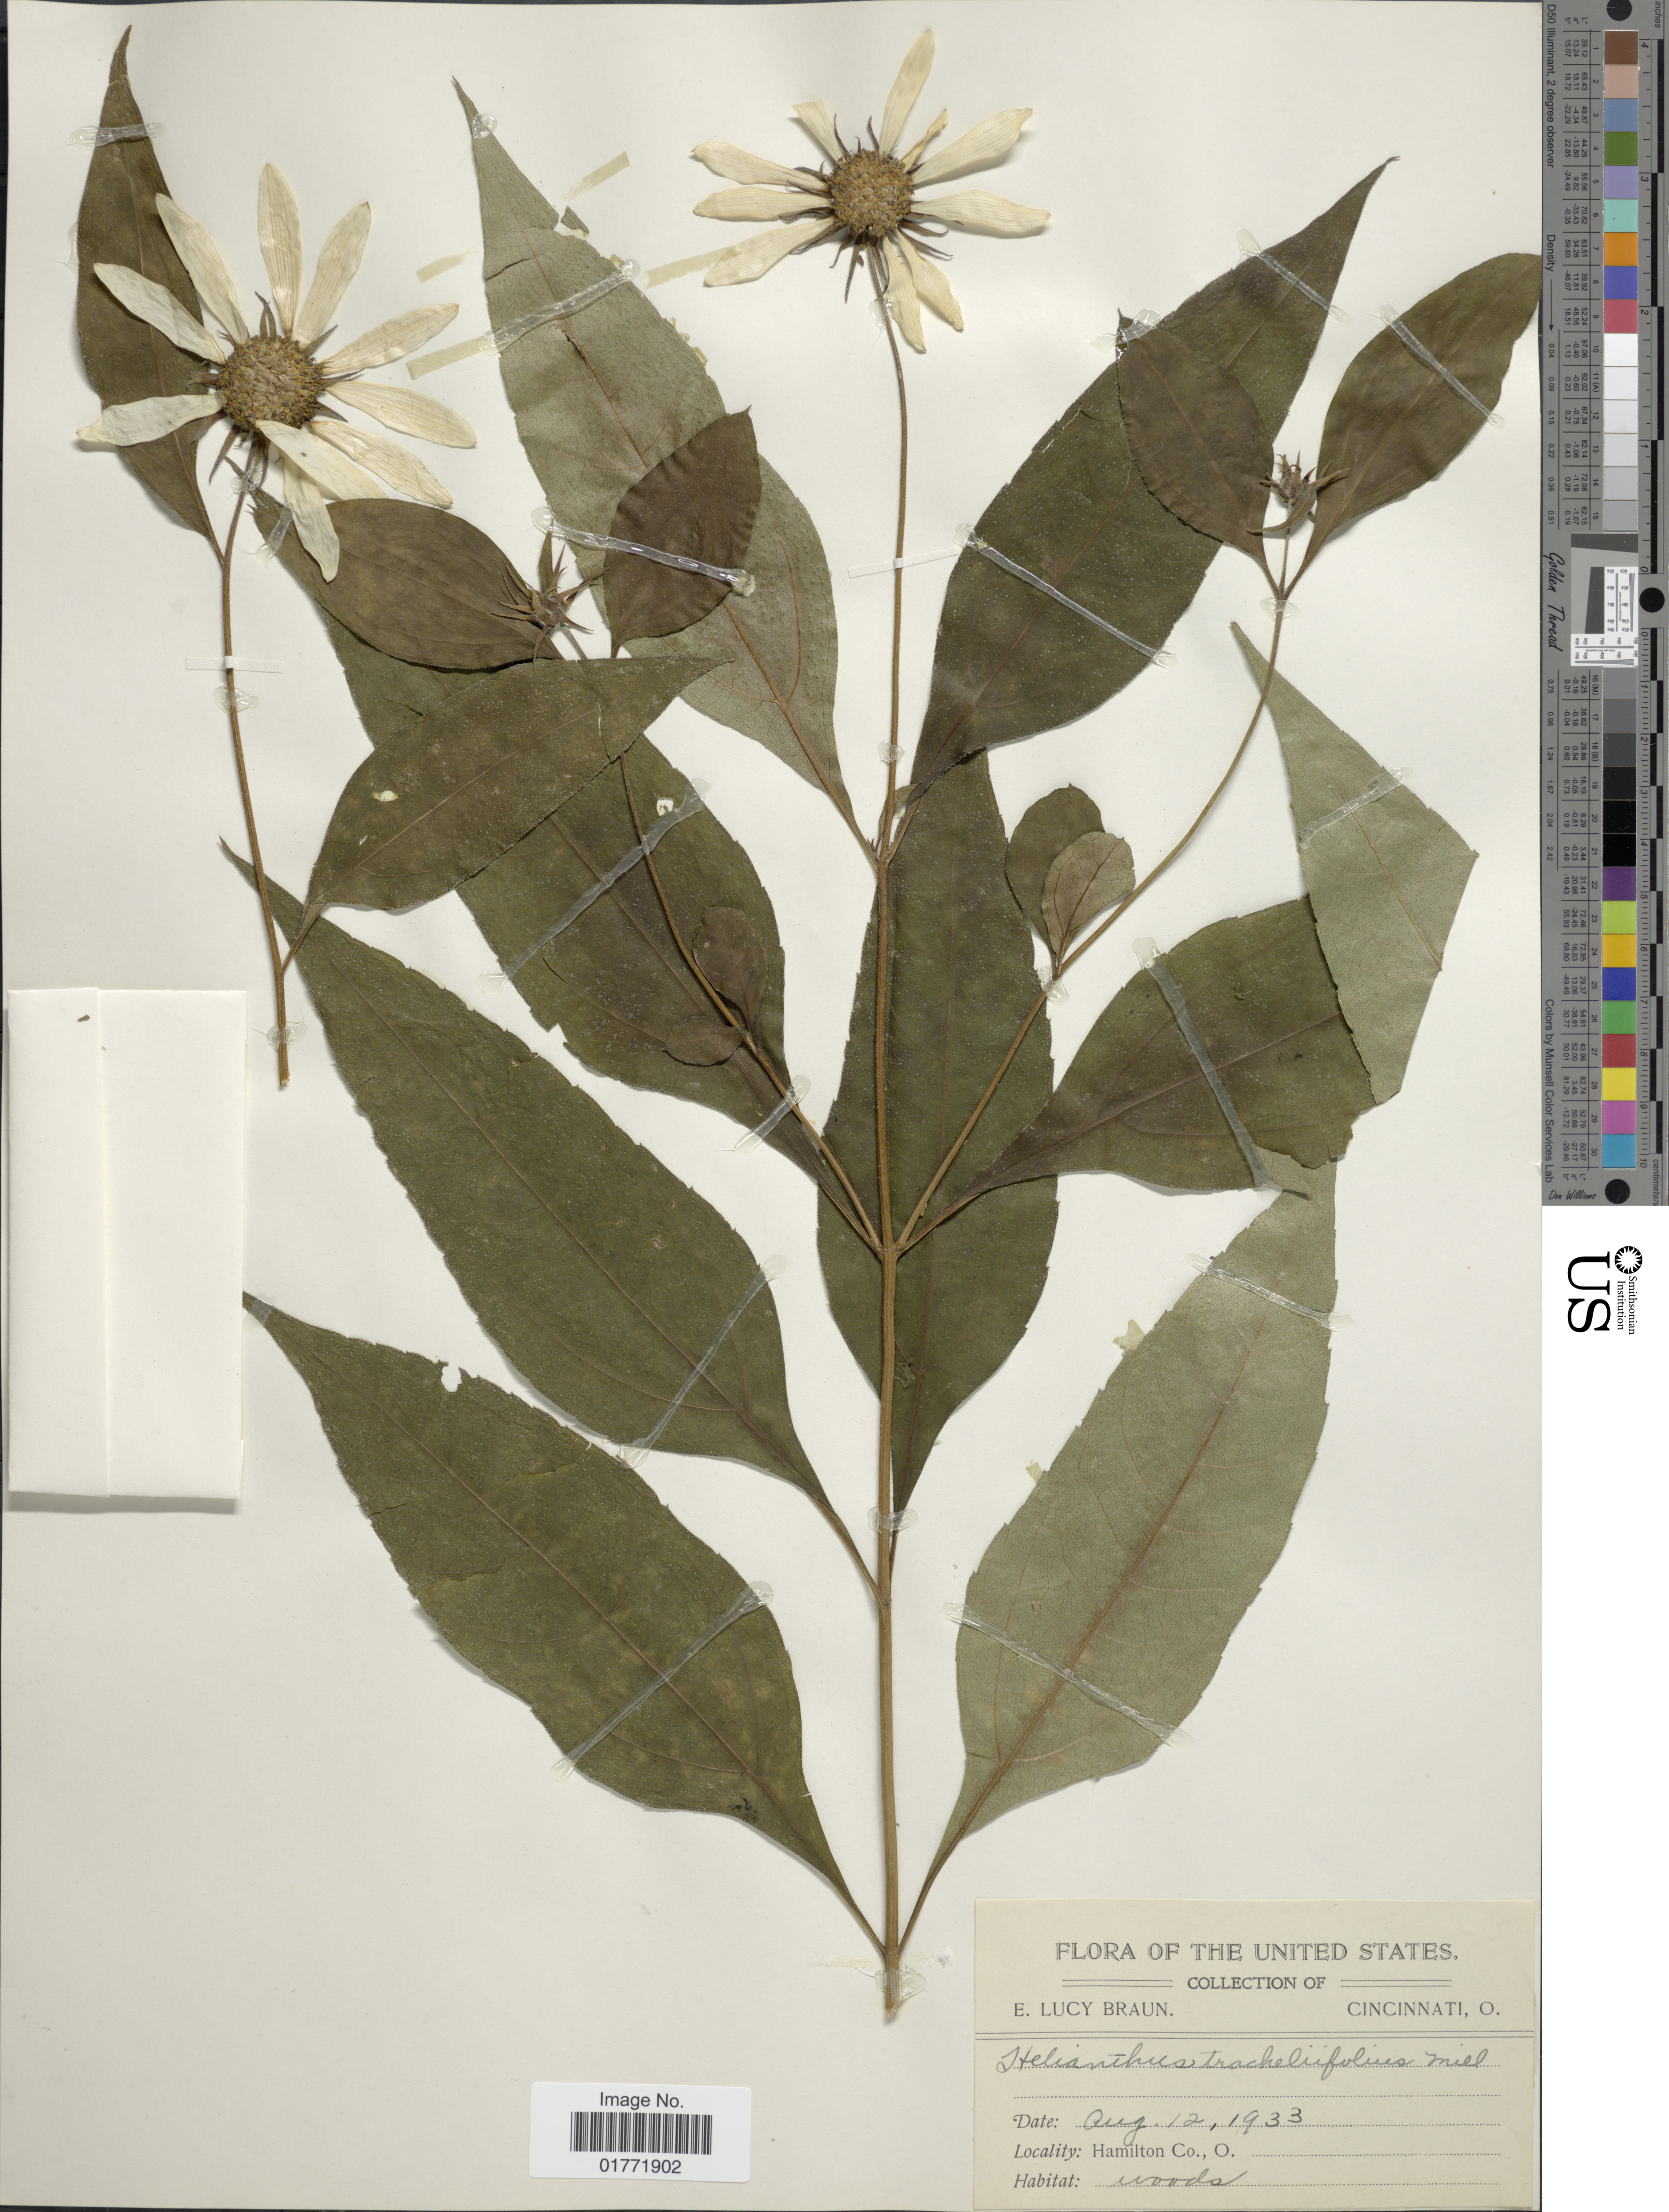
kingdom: Plantae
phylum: Tracheophyta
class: Magnoliopsida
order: Asterales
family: Asteraceae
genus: Helianthus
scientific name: Helianthus tracheliifolius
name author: Mill.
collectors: E. L. Braun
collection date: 1933-08-12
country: United States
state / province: Ohio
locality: Hamilton Co.,Co.